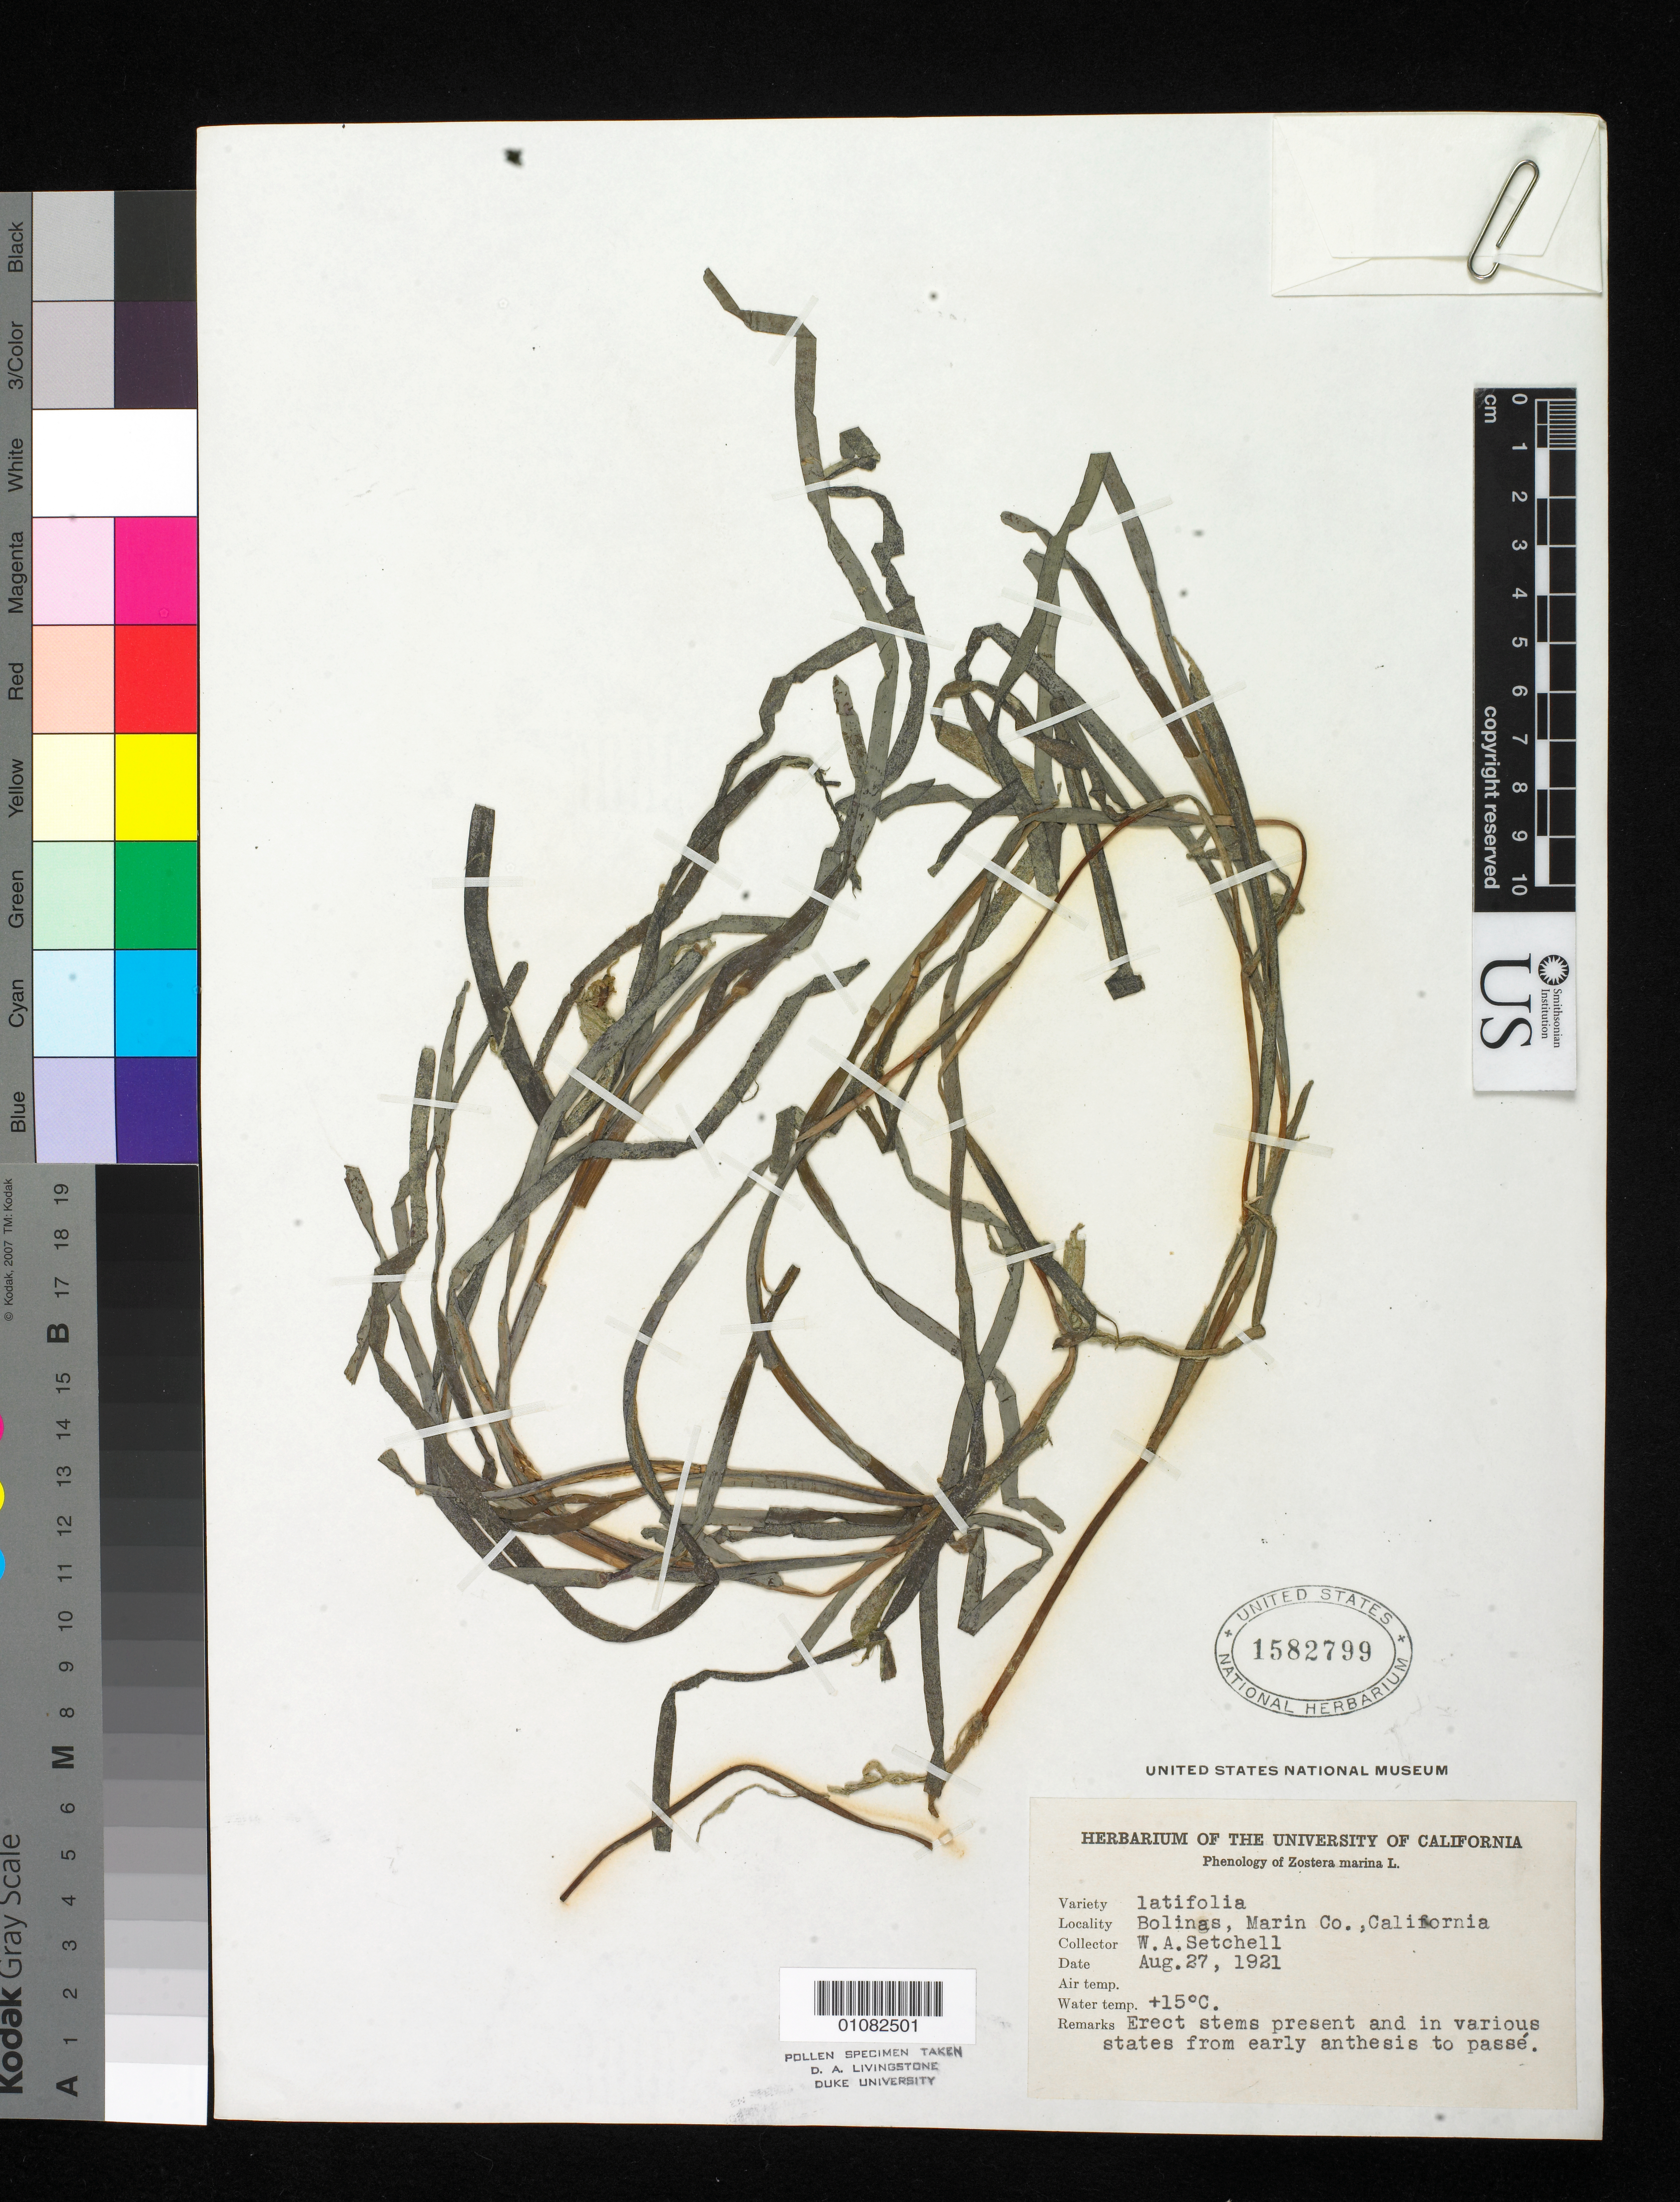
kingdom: Plantae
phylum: Tracheophyta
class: Liliopsida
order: Alismatales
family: Zosteraceae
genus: Zostera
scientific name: Zostera marina var. latifolia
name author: L.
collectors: W. Setchell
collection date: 1921-08-27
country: United States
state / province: California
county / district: Marin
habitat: water temp: 15 degrees C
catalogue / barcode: US 1582799